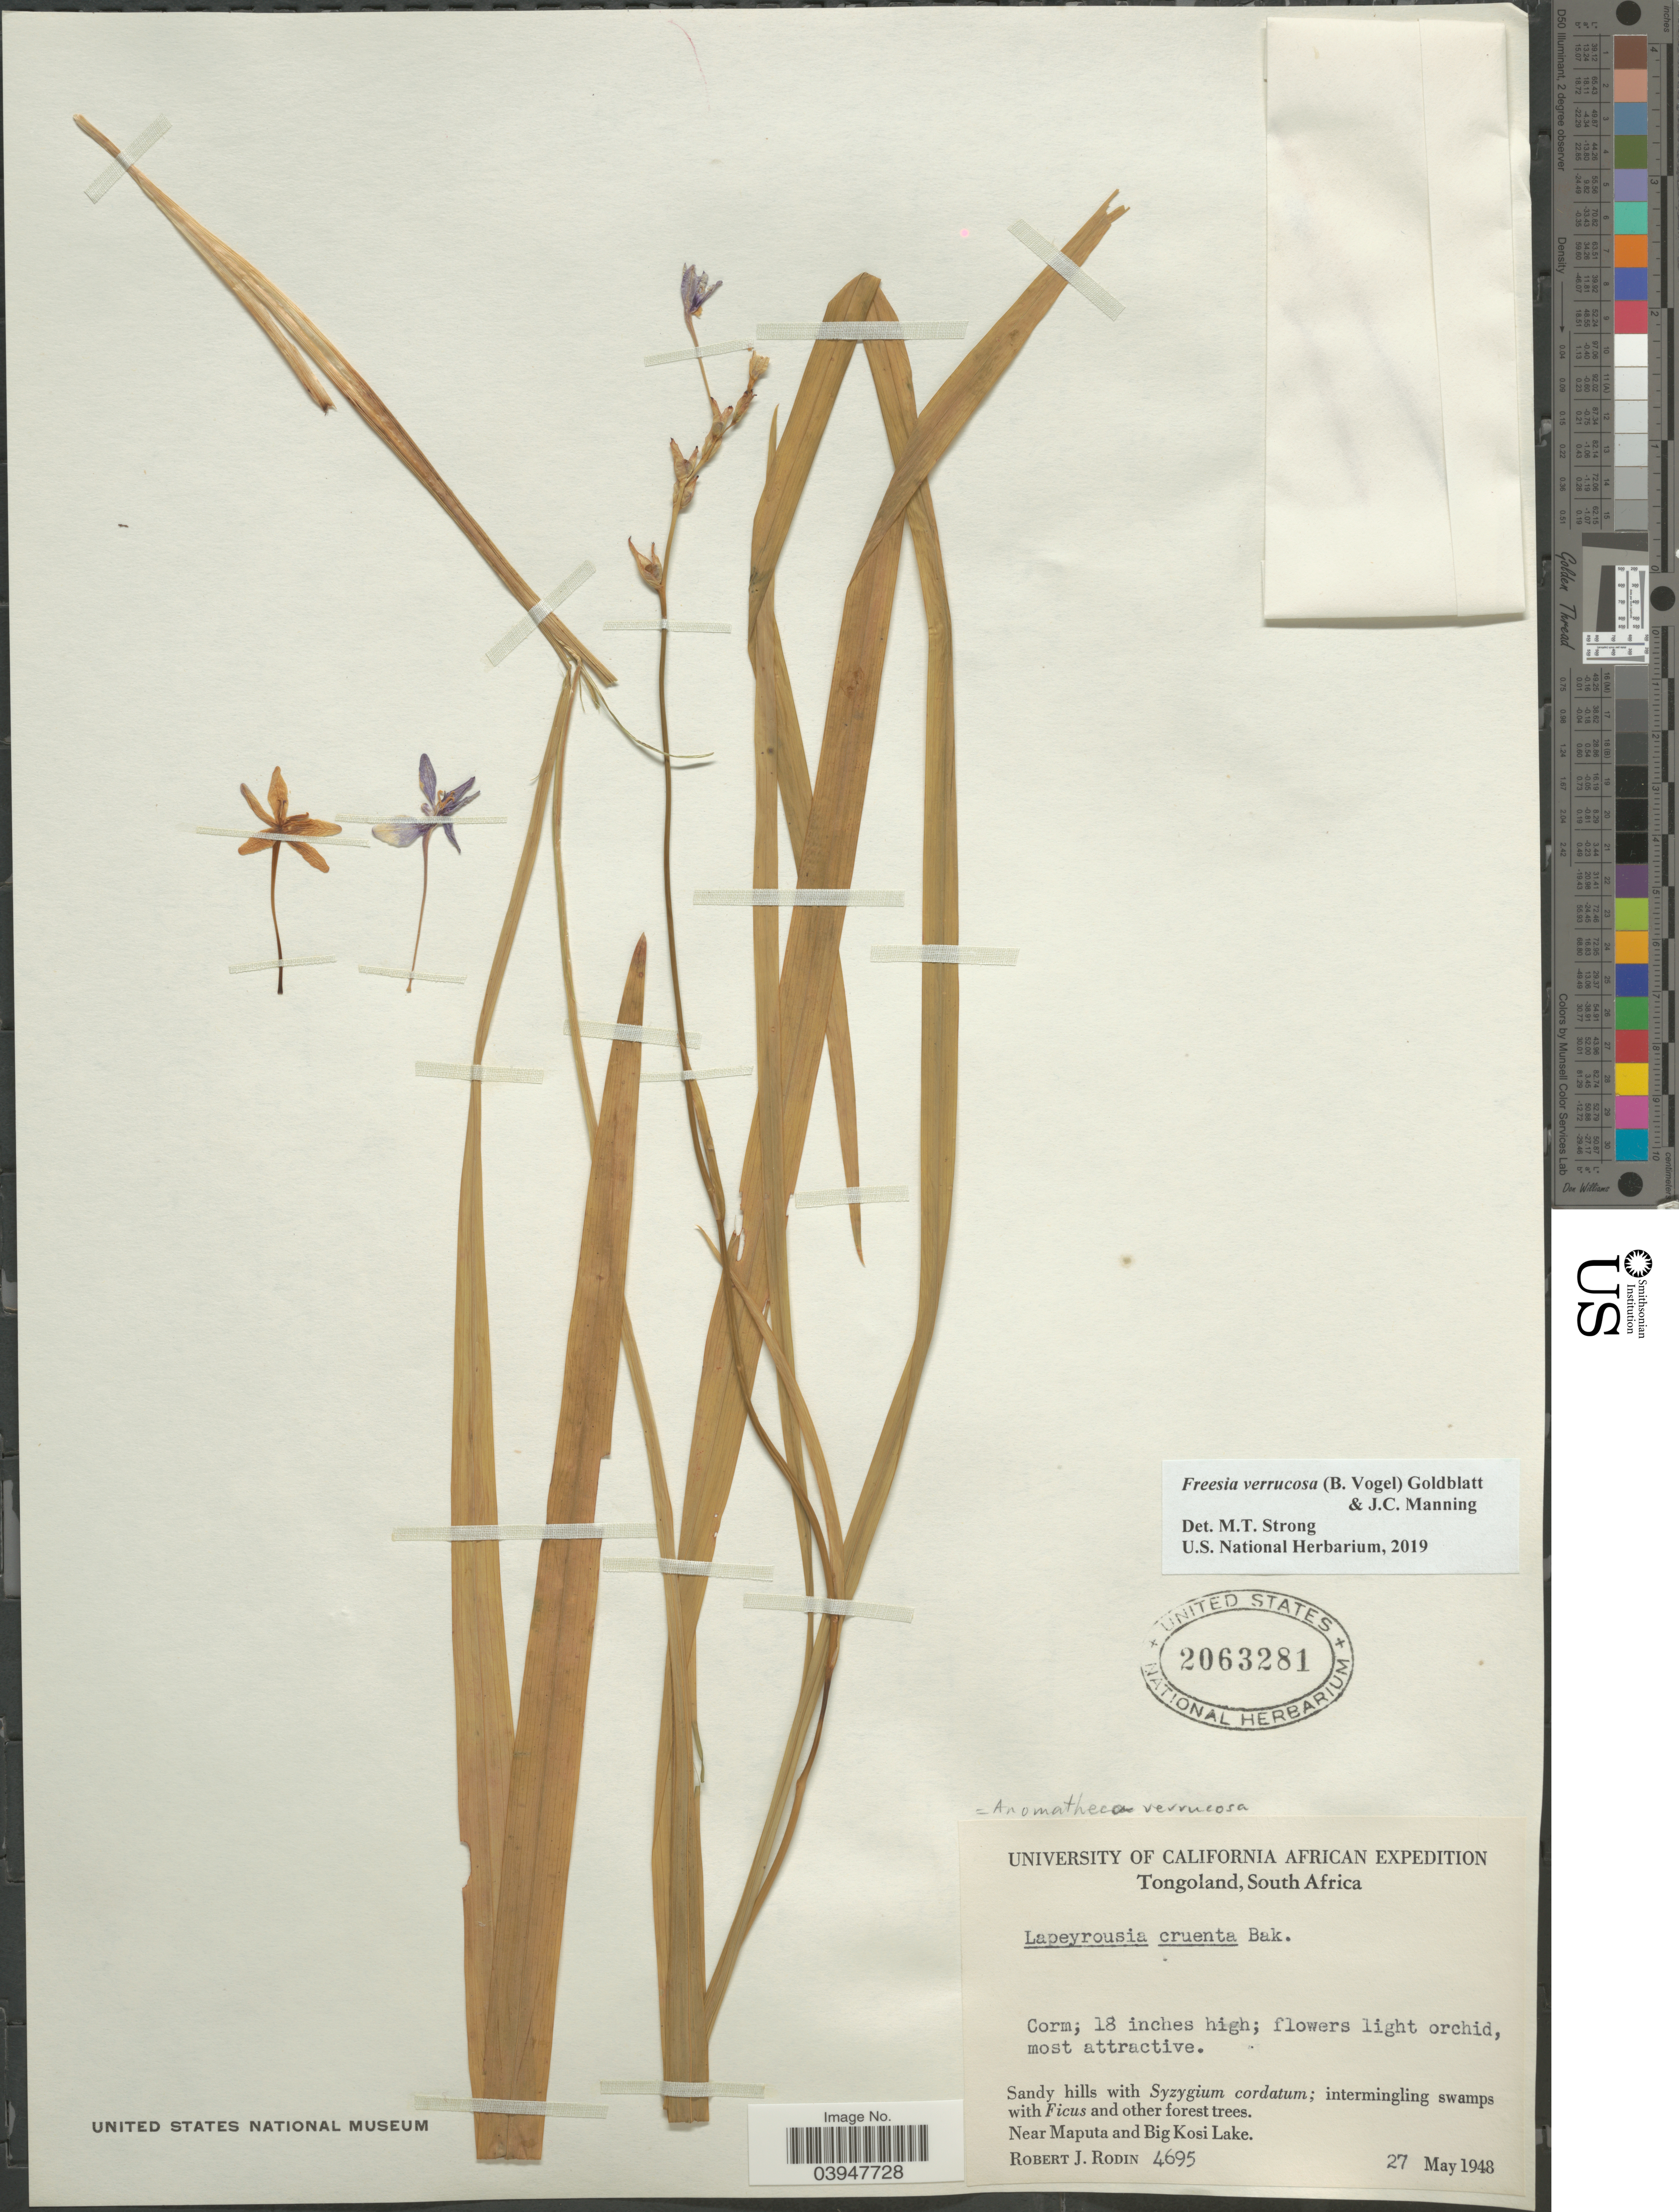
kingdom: Plantae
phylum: Tracheophyta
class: Liliopsida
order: Asparagales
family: Iridaceae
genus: Freesia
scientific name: Freesia verrucosa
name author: (B. Vogel) Goldblatt & J.C. Manning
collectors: R. J. Rodin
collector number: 4695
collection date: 1948-05-27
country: South Africa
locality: Tongoland. Near Maputa and Big Kosi Lake.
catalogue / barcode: US 2063281